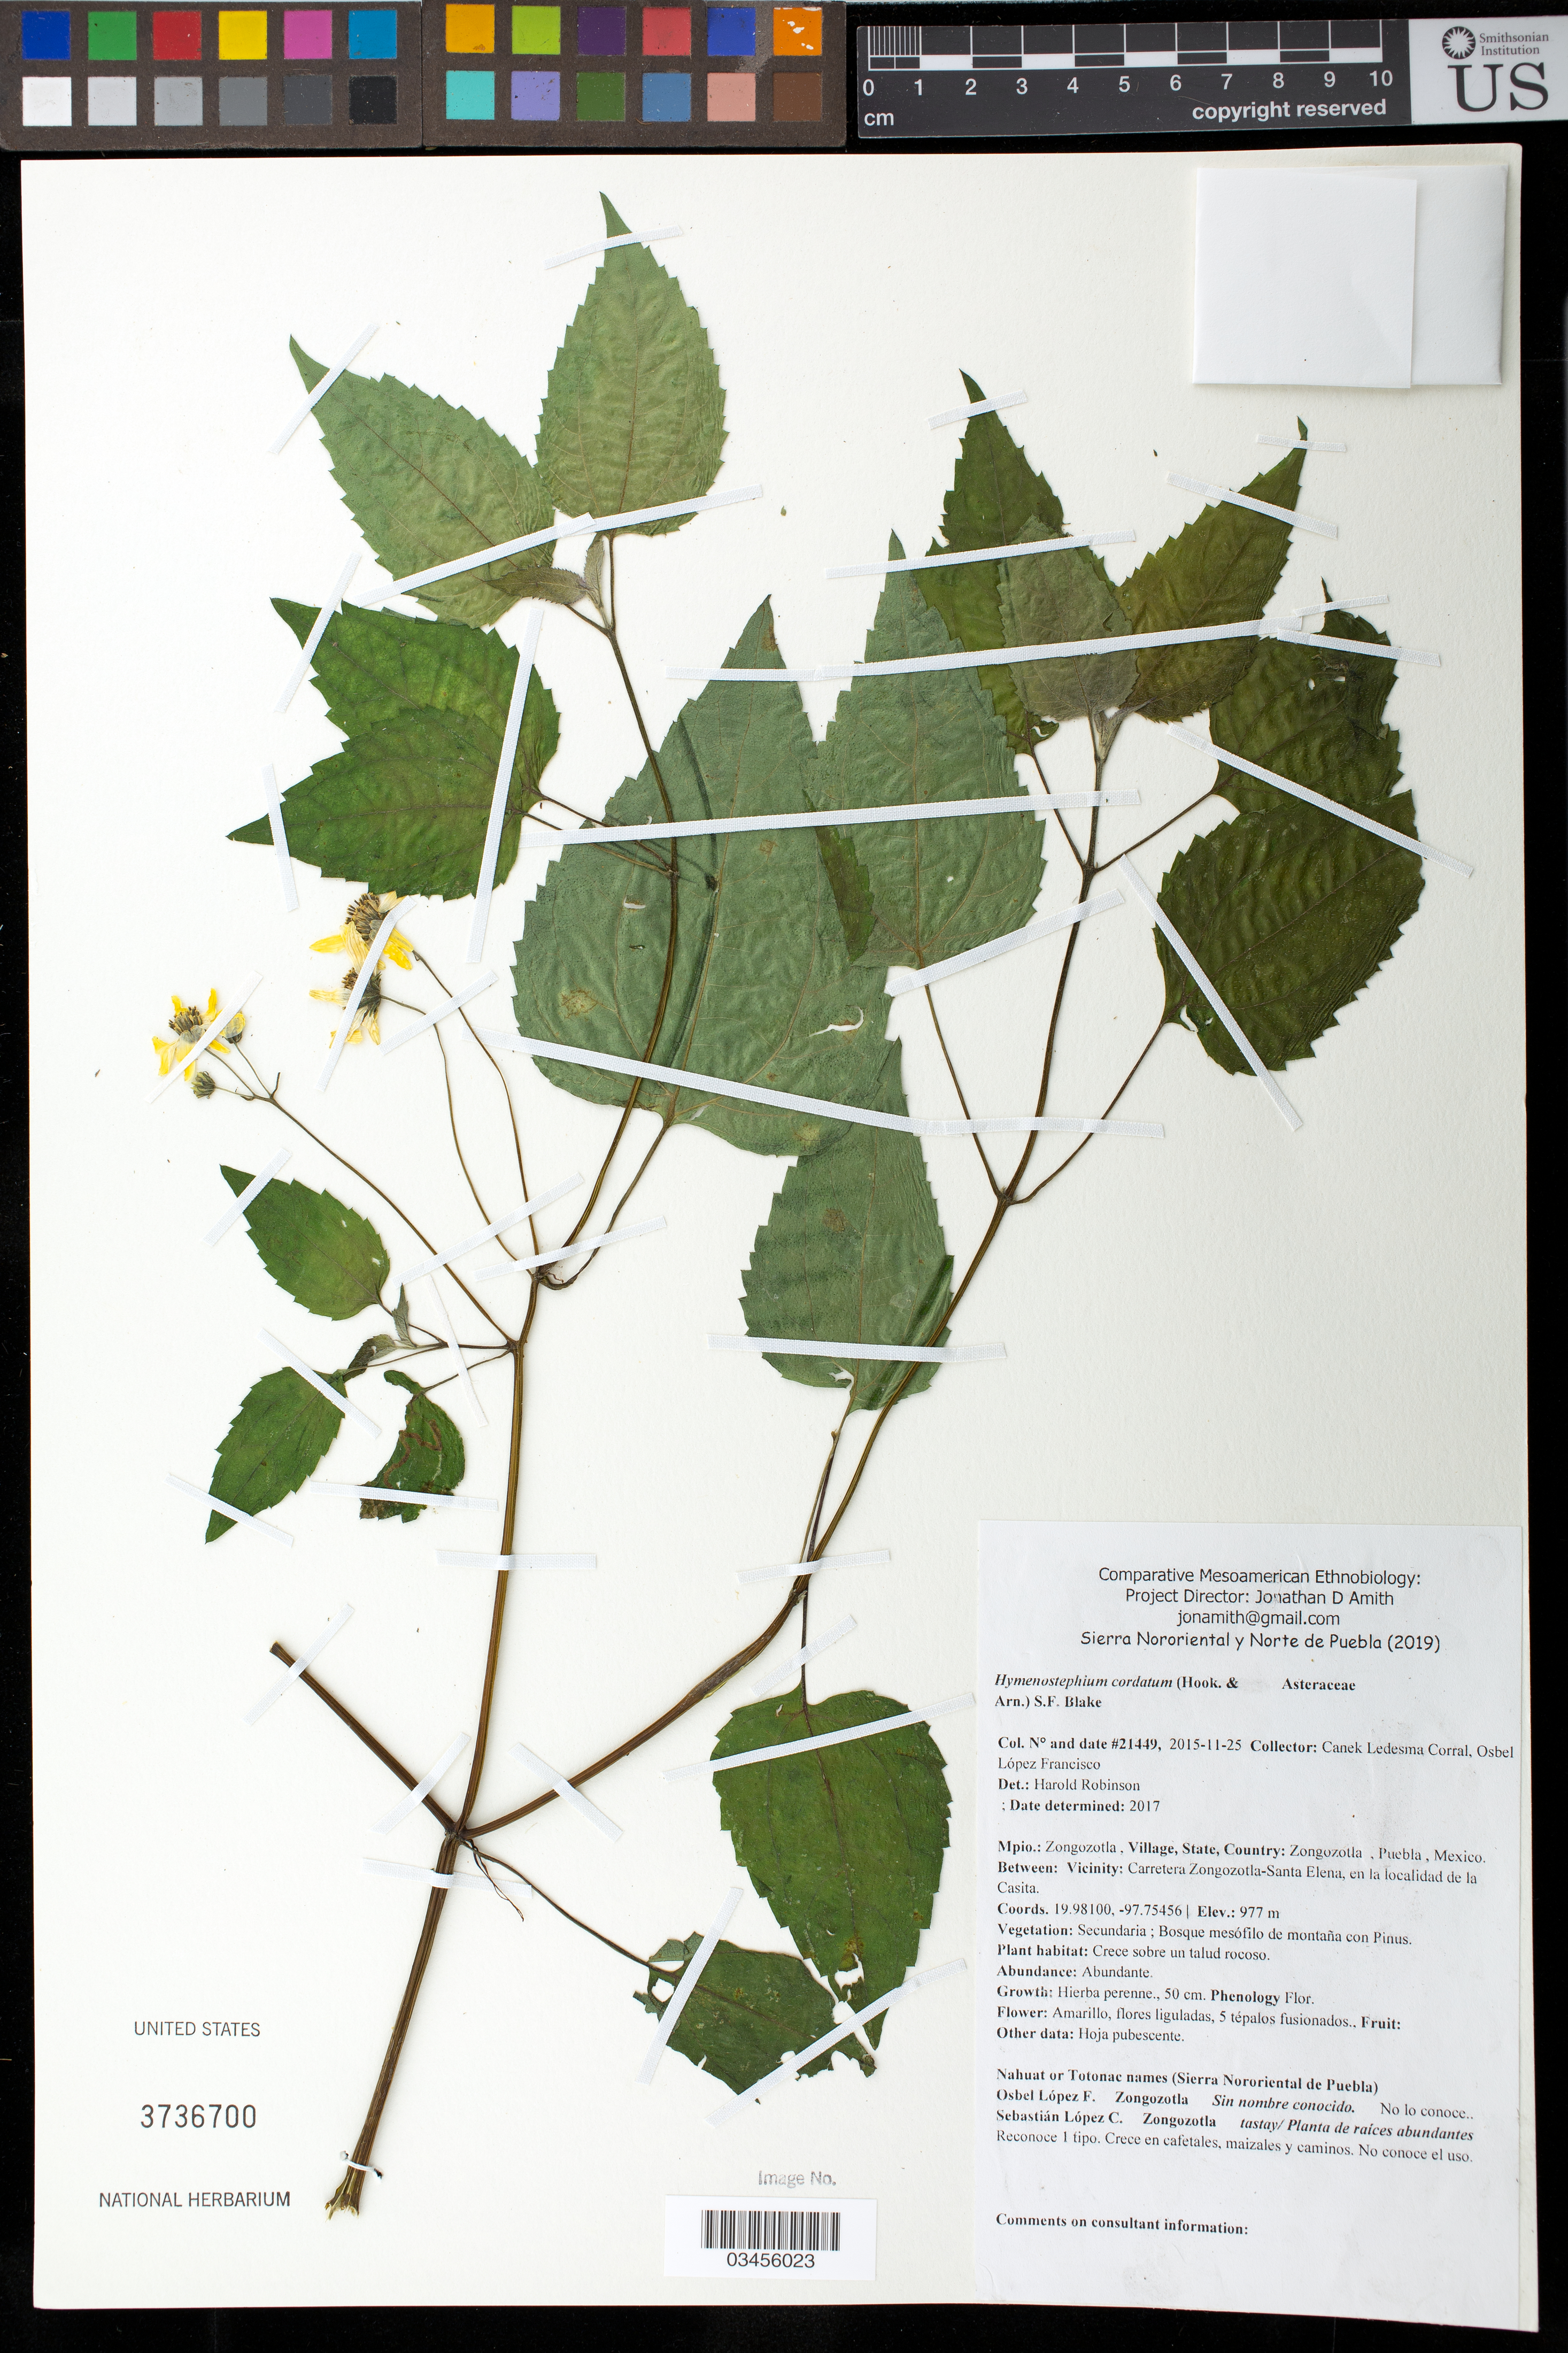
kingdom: Plantae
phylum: Tracheophyta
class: Magnoliopsida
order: Asterales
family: Asteraceae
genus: Hymenostephium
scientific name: Hymenostephium cordatum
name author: (Hook. & Arn.) S.F. Blake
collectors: Canek Ledesma C. & O. López Francisco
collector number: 21449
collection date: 2015-11-25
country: México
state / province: Puebla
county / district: Zongozotla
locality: PUEBLO: Zongozotla; LOCALIDAD EXACTA: Carretera Zongozotla-Santa Elena, en la localidad de la Casita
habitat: Bosque mesófilo de montaña con Pinus | Crece sobre un talud rocoso.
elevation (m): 977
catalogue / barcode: US 3736700